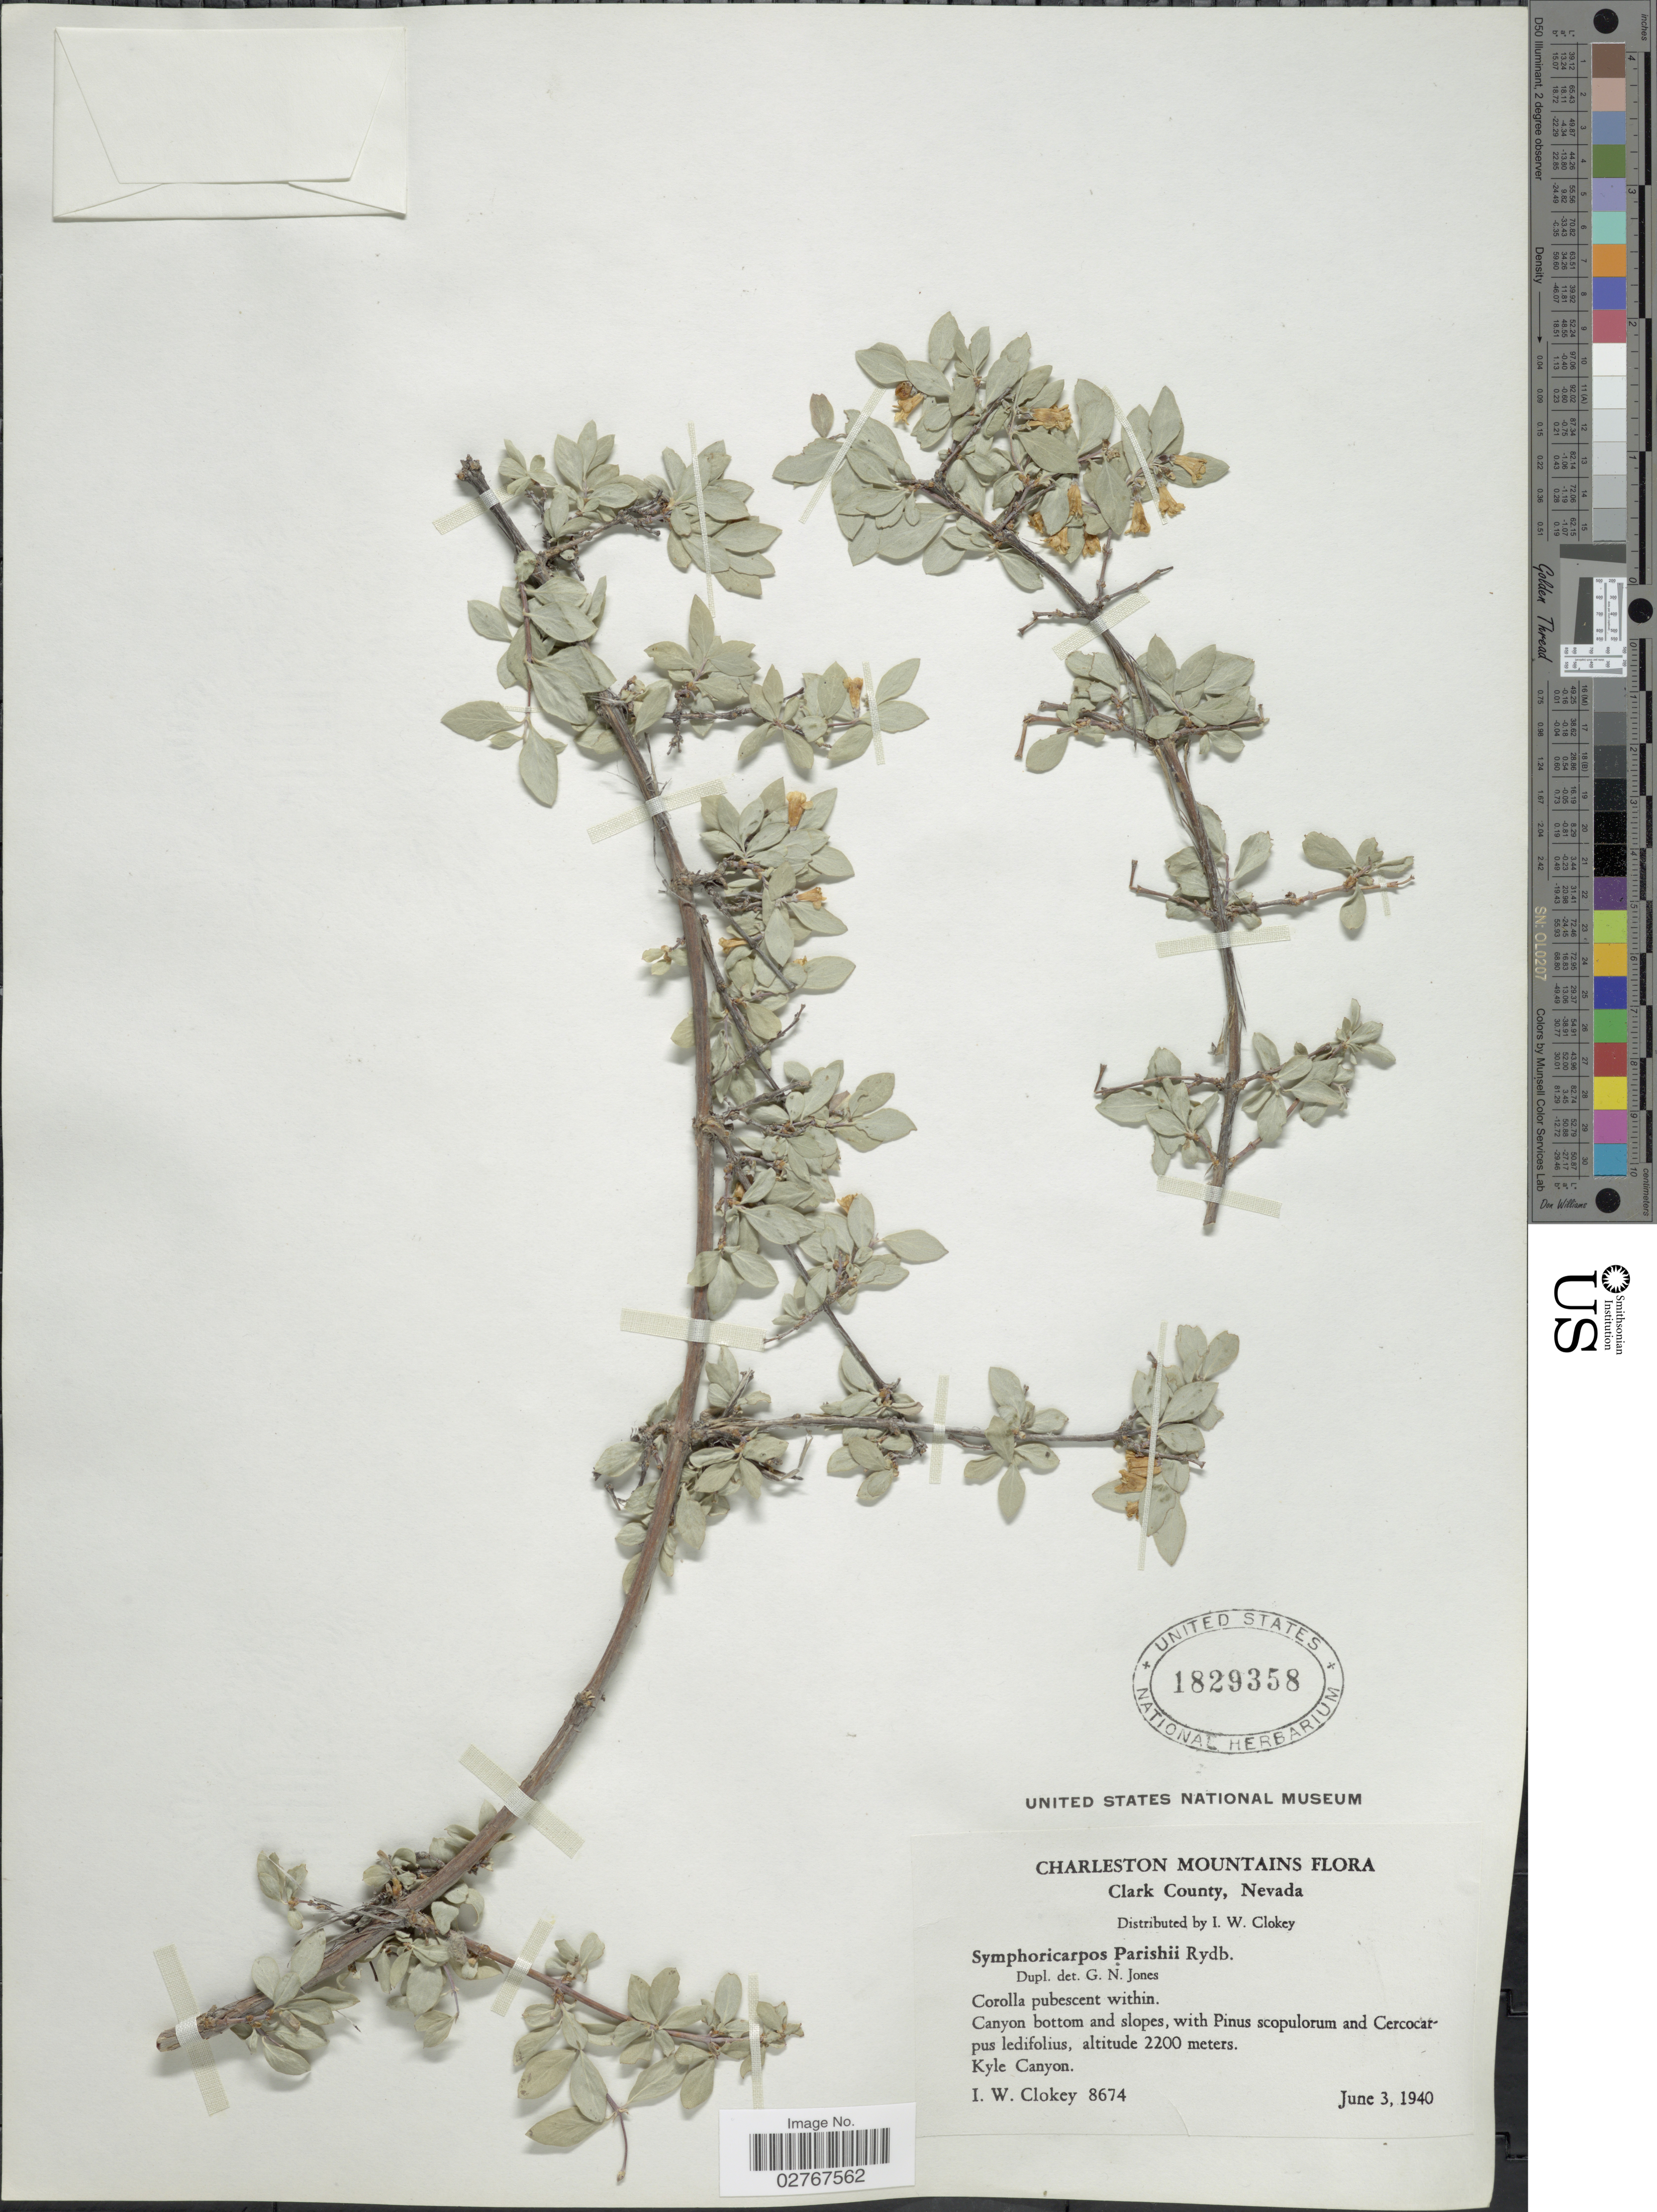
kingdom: Plantae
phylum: Tracheophyta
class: Magnoliopsida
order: Dipsacales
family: Caprifoliaceae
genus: Symphoricarpos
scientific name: Symphoricarpos parishii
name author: Rydb.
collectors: I. W. Clokey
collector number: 8674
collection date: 1940-06-03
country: United States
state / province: Nevada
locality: Charleston Mountains, Clark County, Canyon bottom and slopes, Kyle Canyon.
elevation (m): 2200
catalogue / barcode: US 1829358